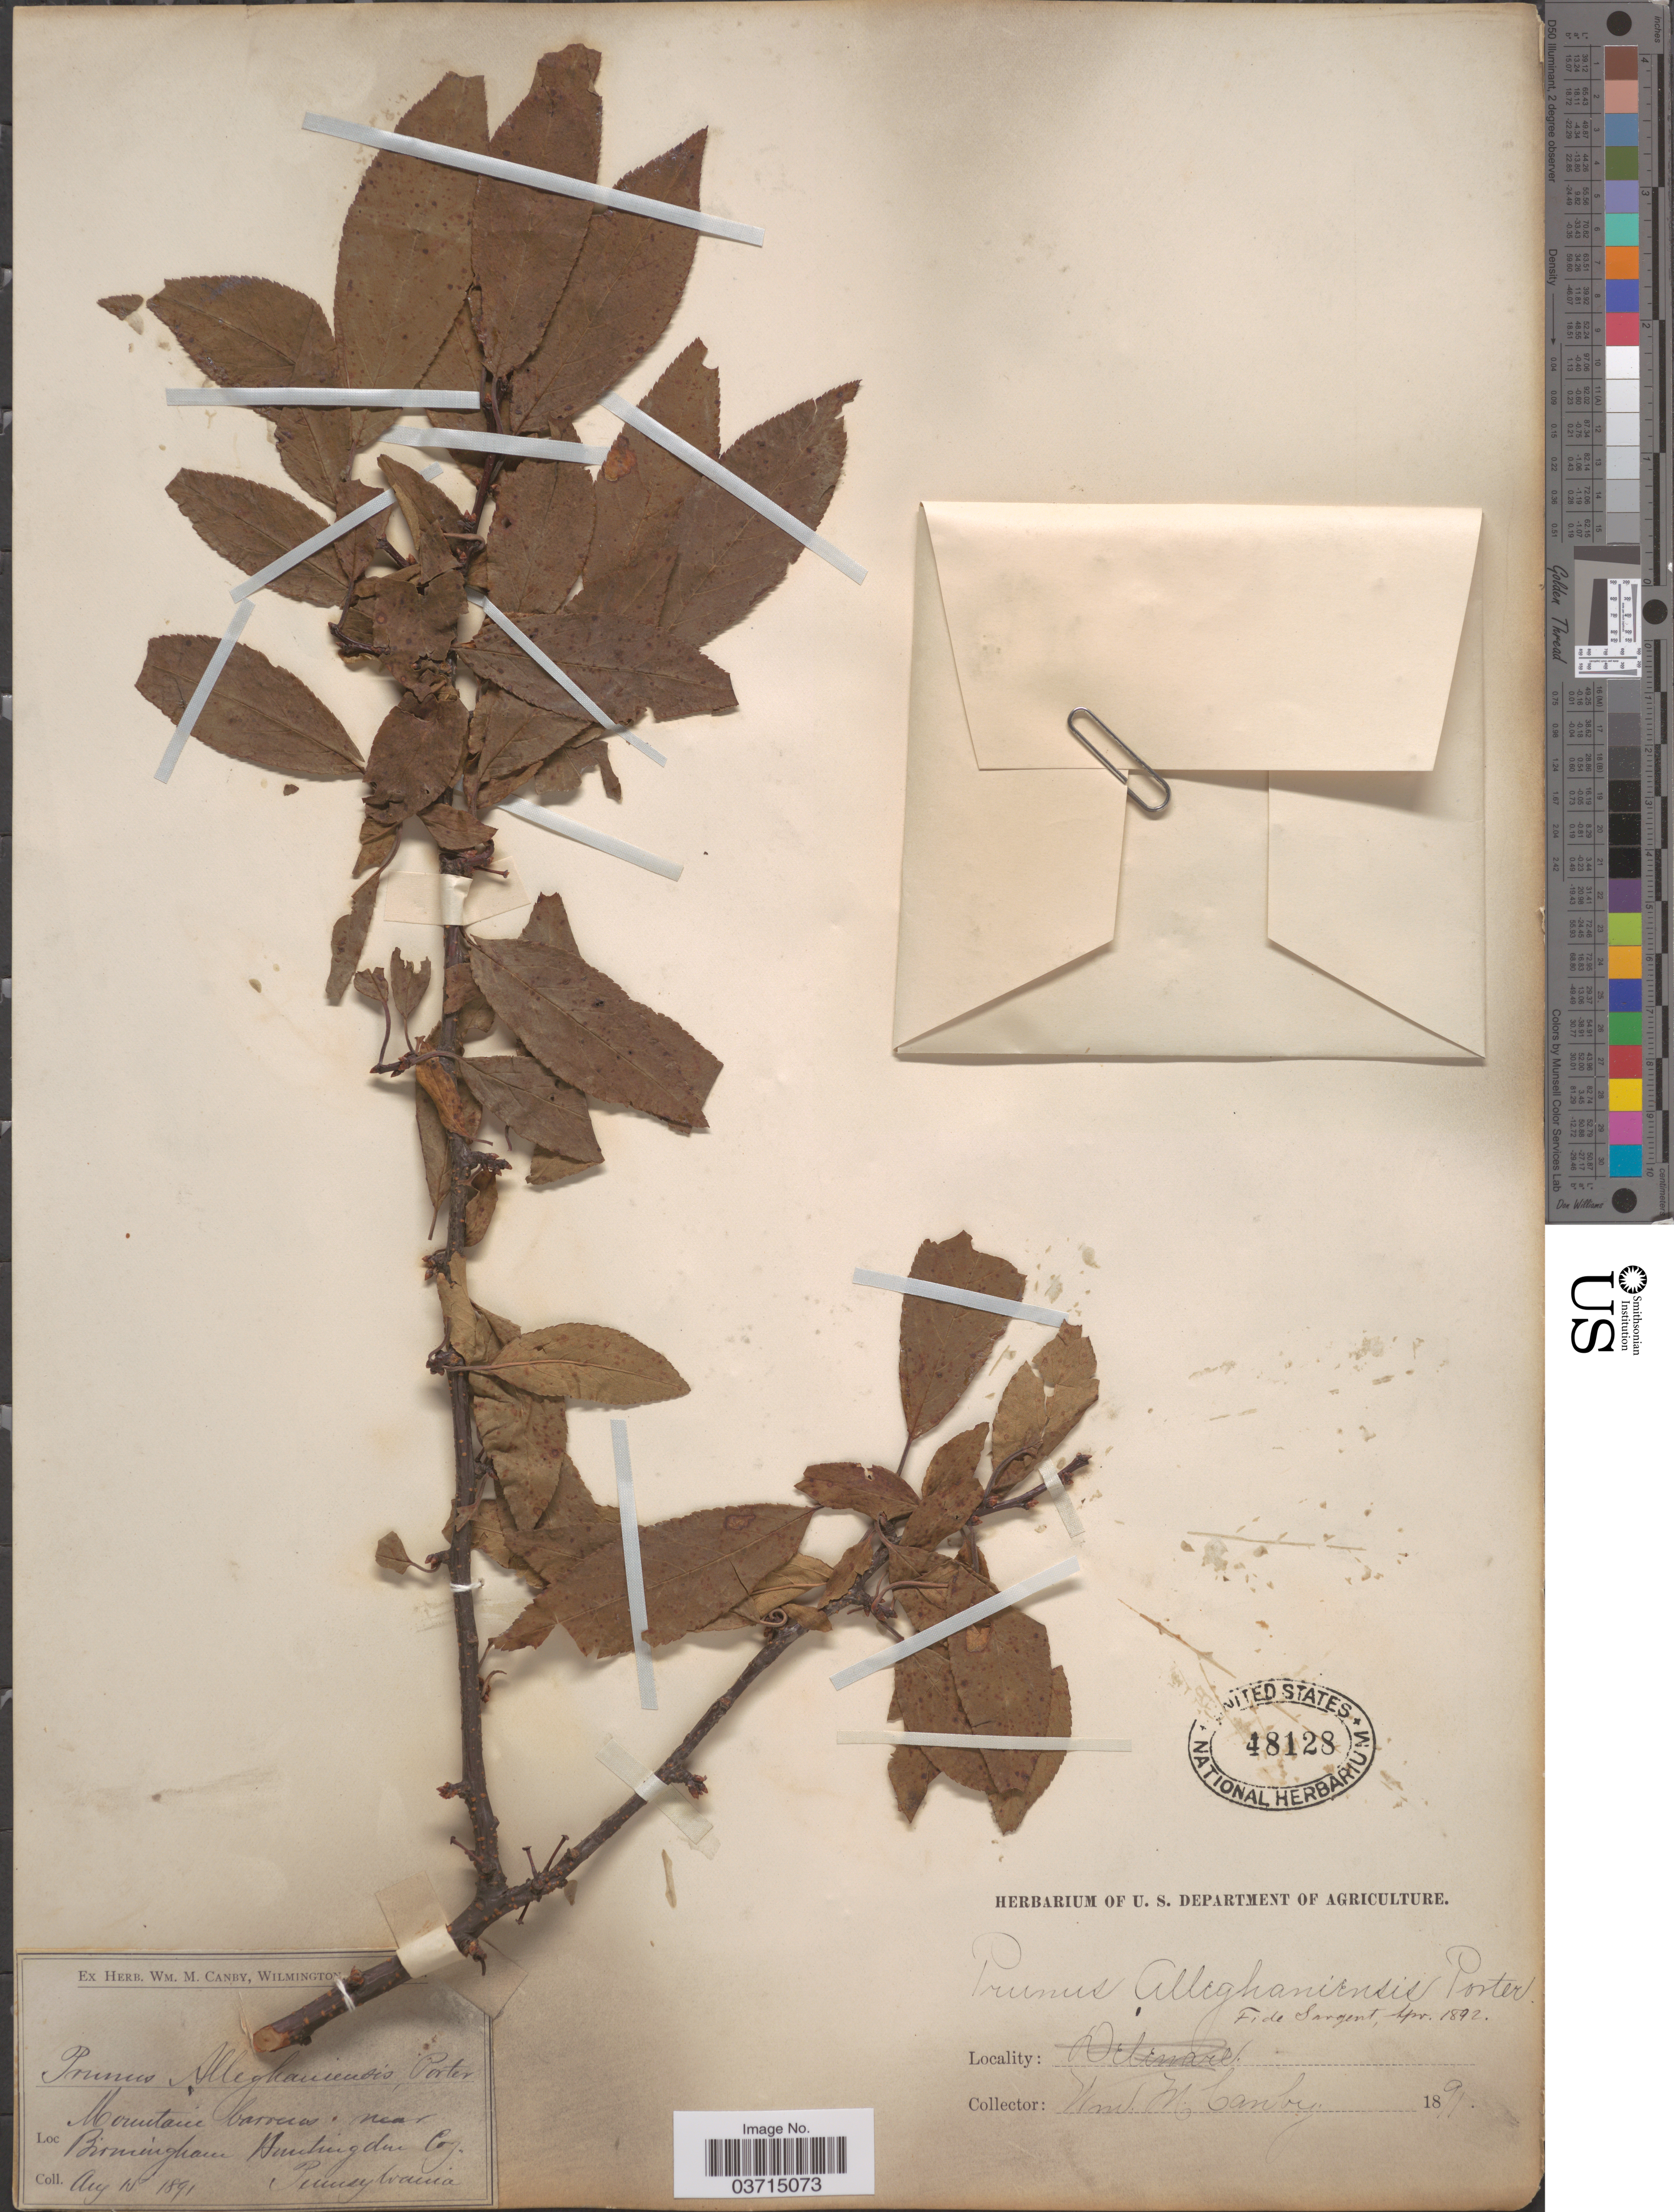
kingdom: Plantae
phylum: Tracheophyta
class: Magnoliopsida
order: Rosales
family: Rosaceae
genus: Prunus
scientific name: Prunus alleghaniensis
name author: Porter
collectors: W. M. Canby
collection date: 1891-08-15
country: United States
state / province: Pennsylvania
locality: Mountain barrens near Birmingham Huntingdon Coy.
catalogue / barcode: US 48128